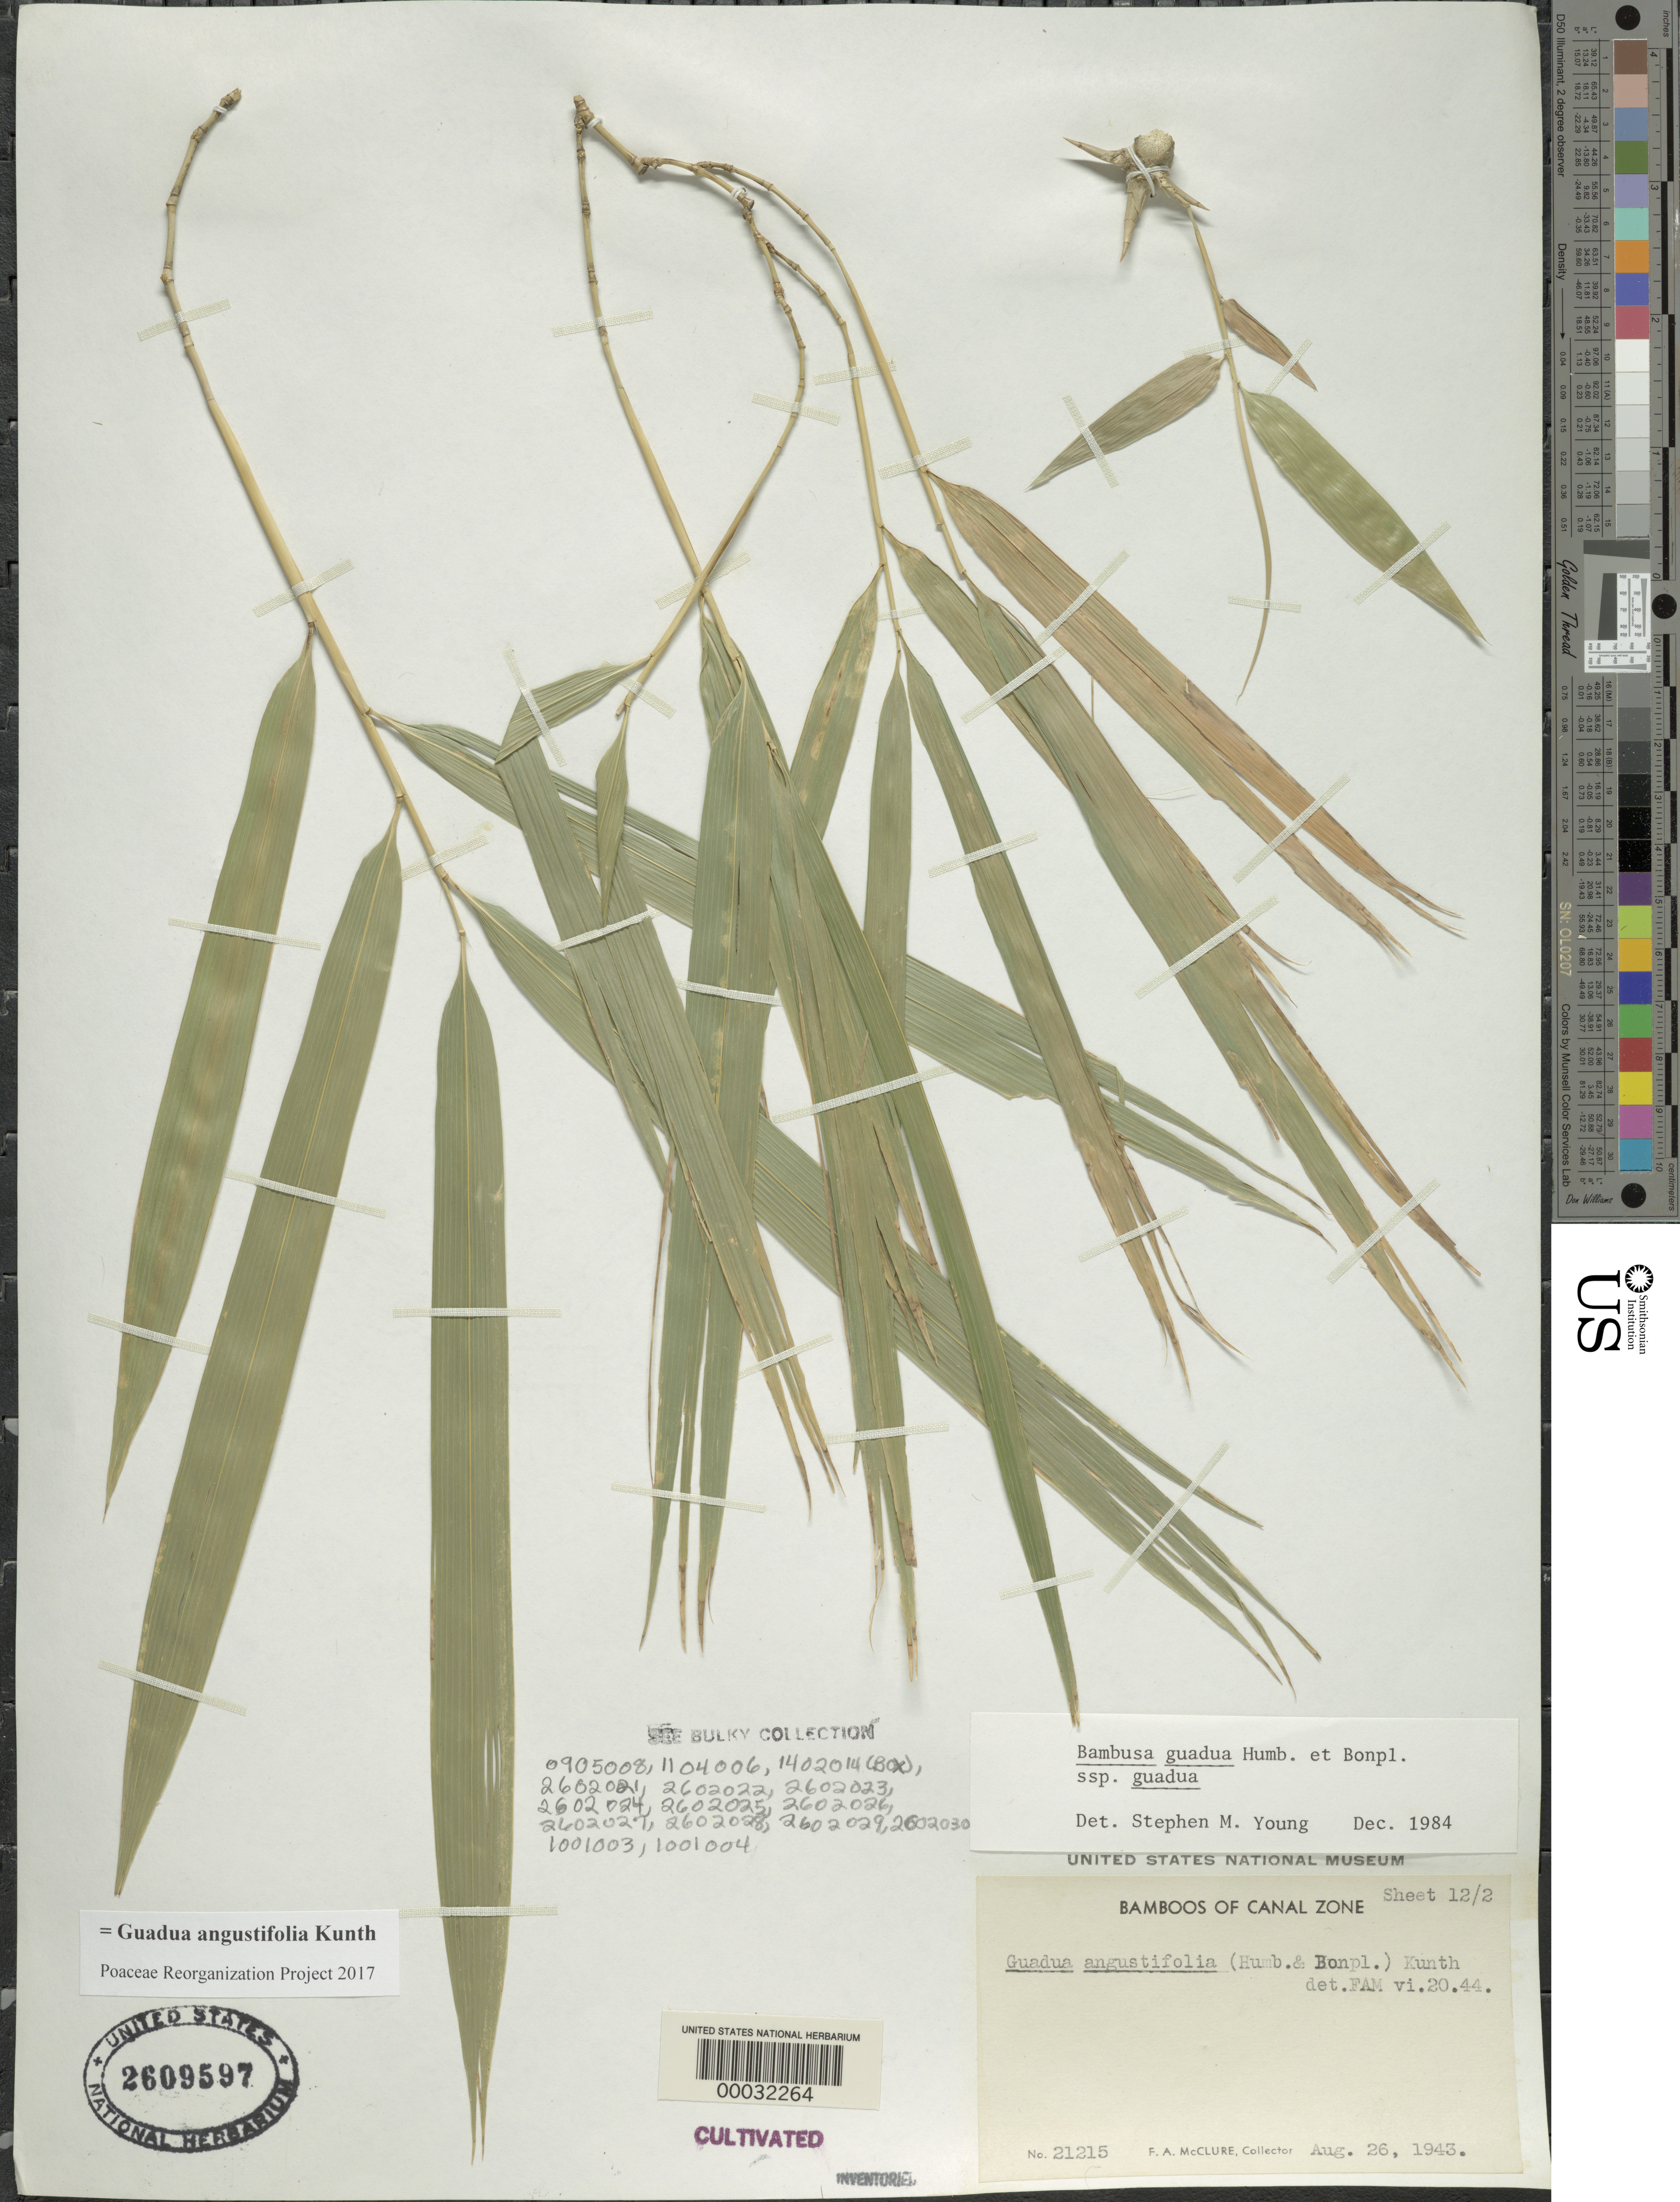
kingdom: Plantae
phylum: Tracheophyta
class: Liliopsida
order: Poales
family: Poaceae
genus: Guadua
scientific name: Guadua angustifolia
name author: Kunth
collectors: F. A. McClure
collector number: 21215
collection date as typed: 26 Aug 1943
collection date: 1943-08-26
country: Panama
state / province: Panamá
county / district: Canal Zone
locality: Experimental Gardens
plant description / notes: Introduced from Ecuador by Holgar Johansen 1924, ski pole experiment (see set of sheets five and bulky objects as well).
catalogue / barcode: US 2609597